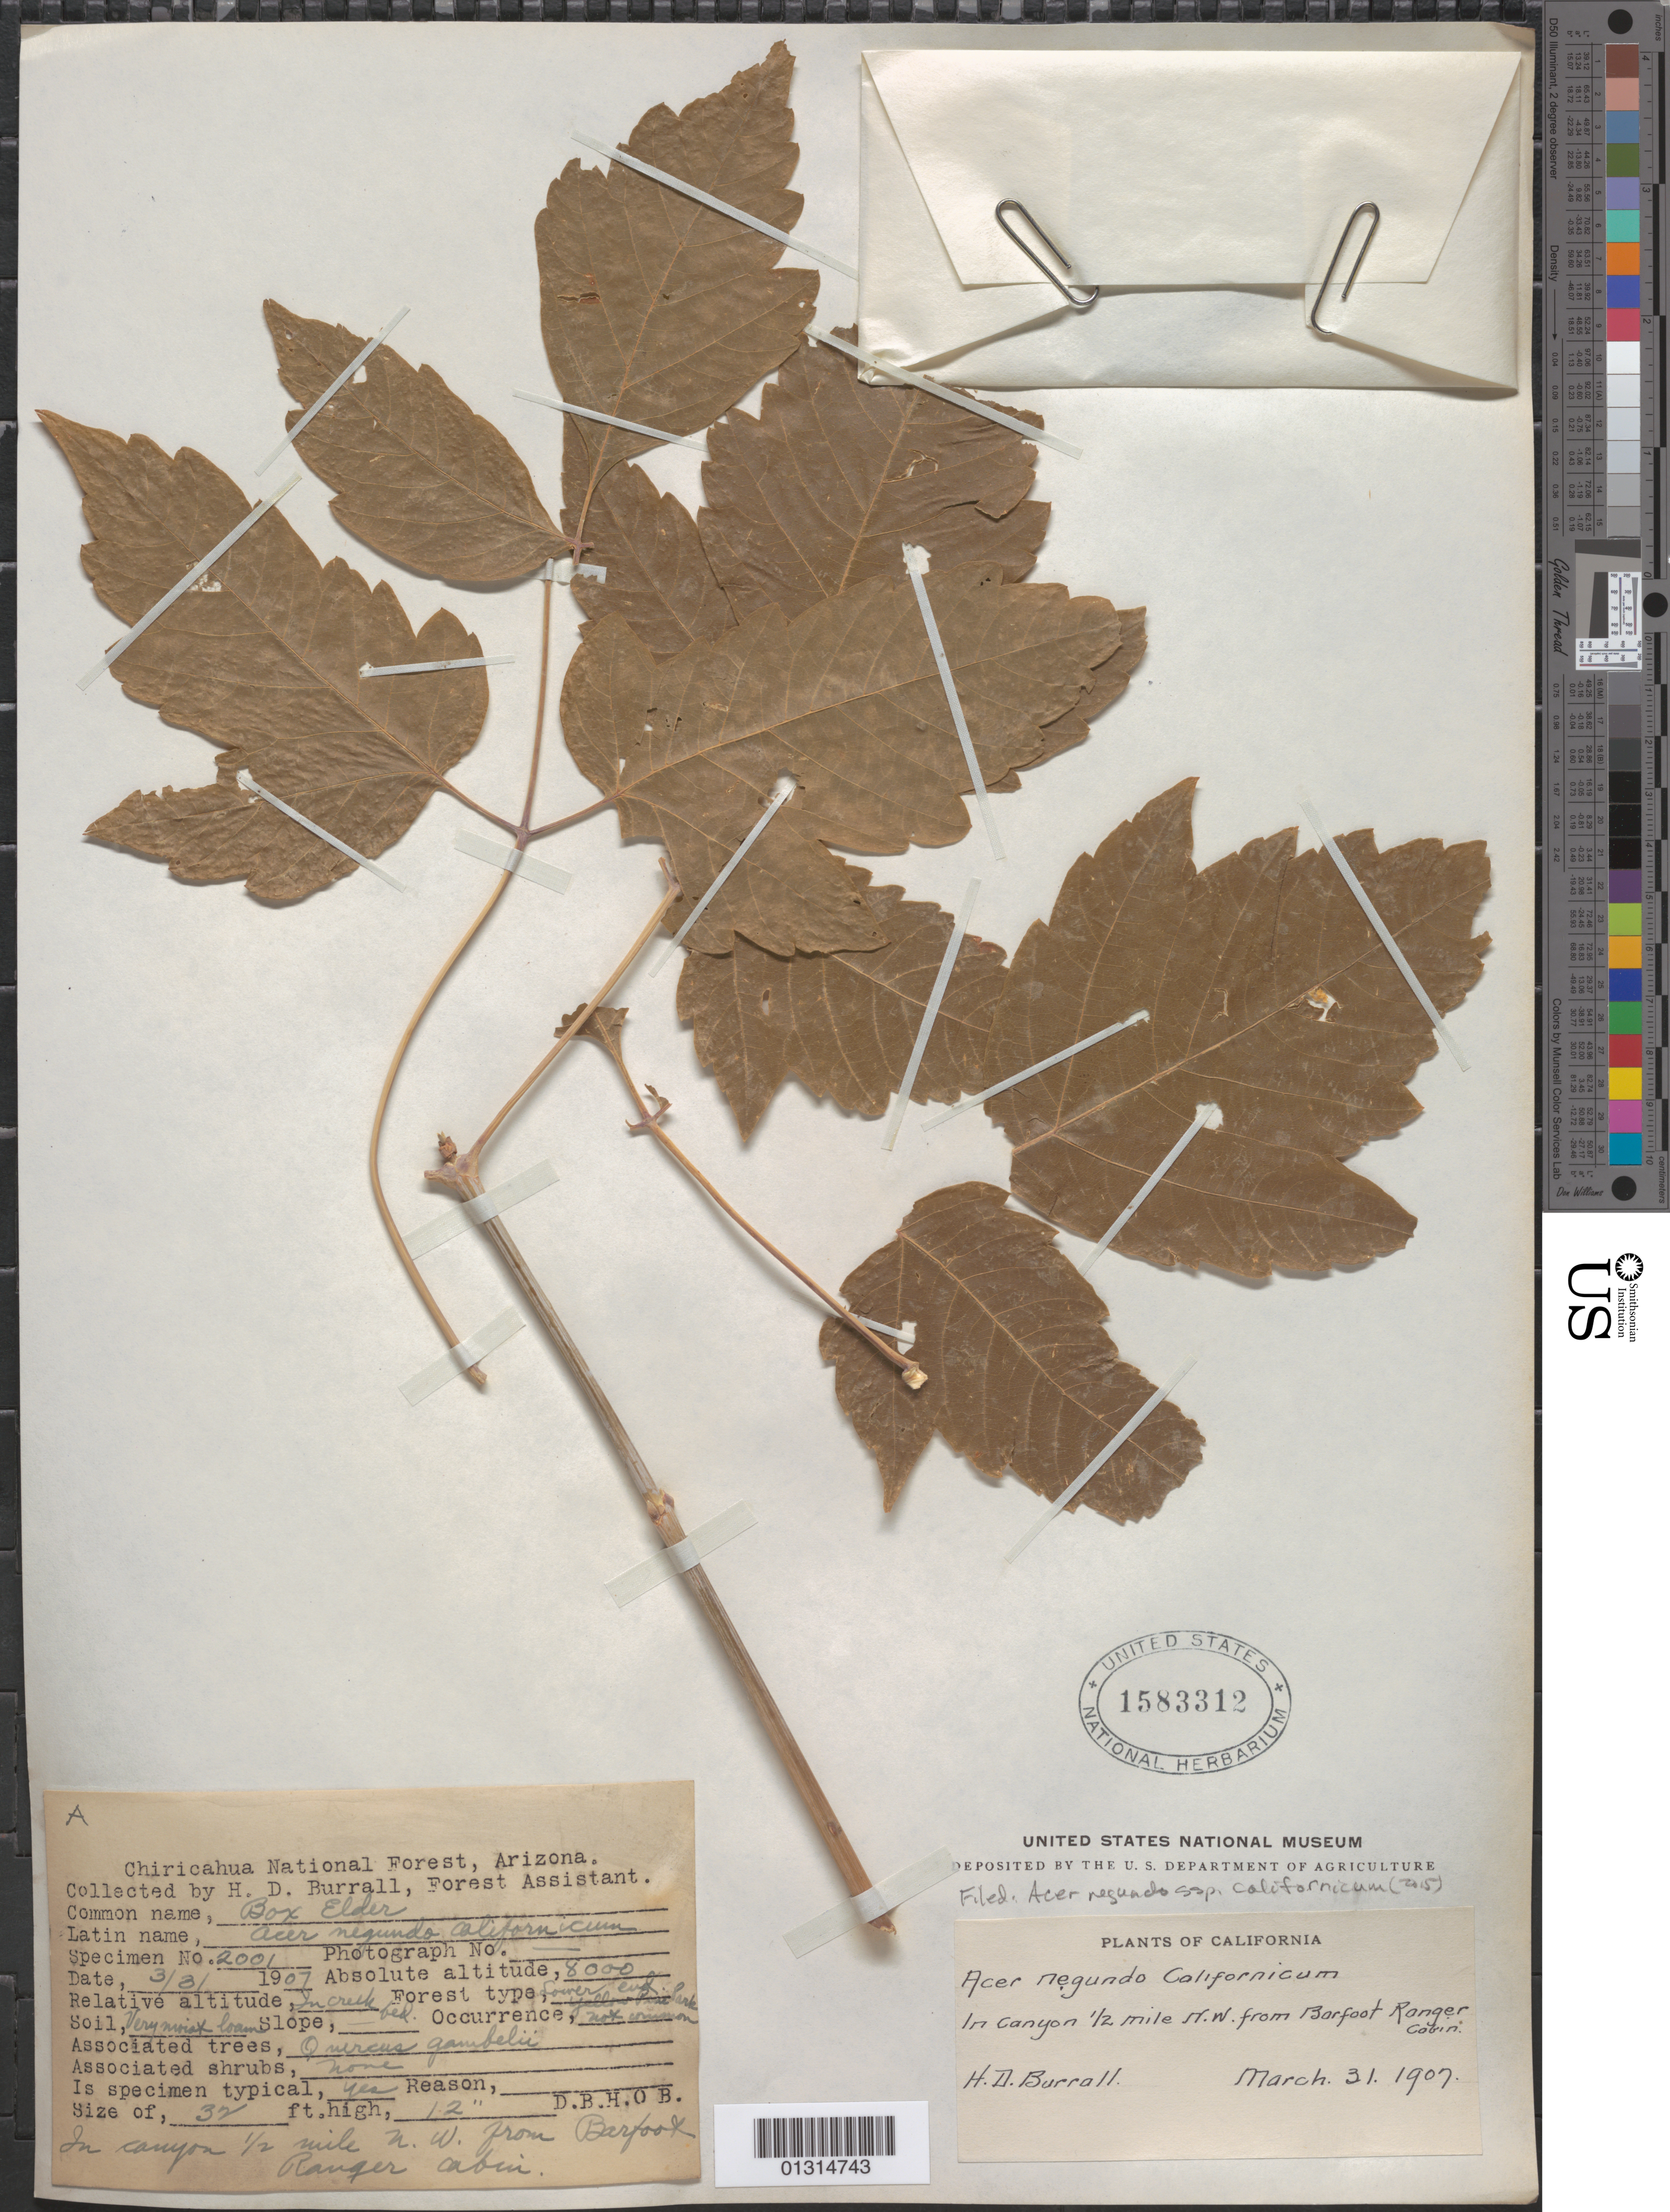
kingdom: Plantae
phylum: Tracheophyta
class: Magnoliopsida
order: Sapindales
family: Sapindaceae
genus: Acer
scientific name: Acer negundo subsp. californicum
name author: (Torr. & A. Gray) Wesm.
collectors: H. Burrall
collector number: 2001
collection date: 1897-03-31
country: United States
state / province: California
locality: Chiricahua National Forest, 0.5 miles NW from Barfoot Ranger cabin.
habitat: In canyon. Lower end yellow pine forest, nery moist loam, not common, with quercus gambelii.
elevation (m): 2438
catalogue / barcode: US 1583312